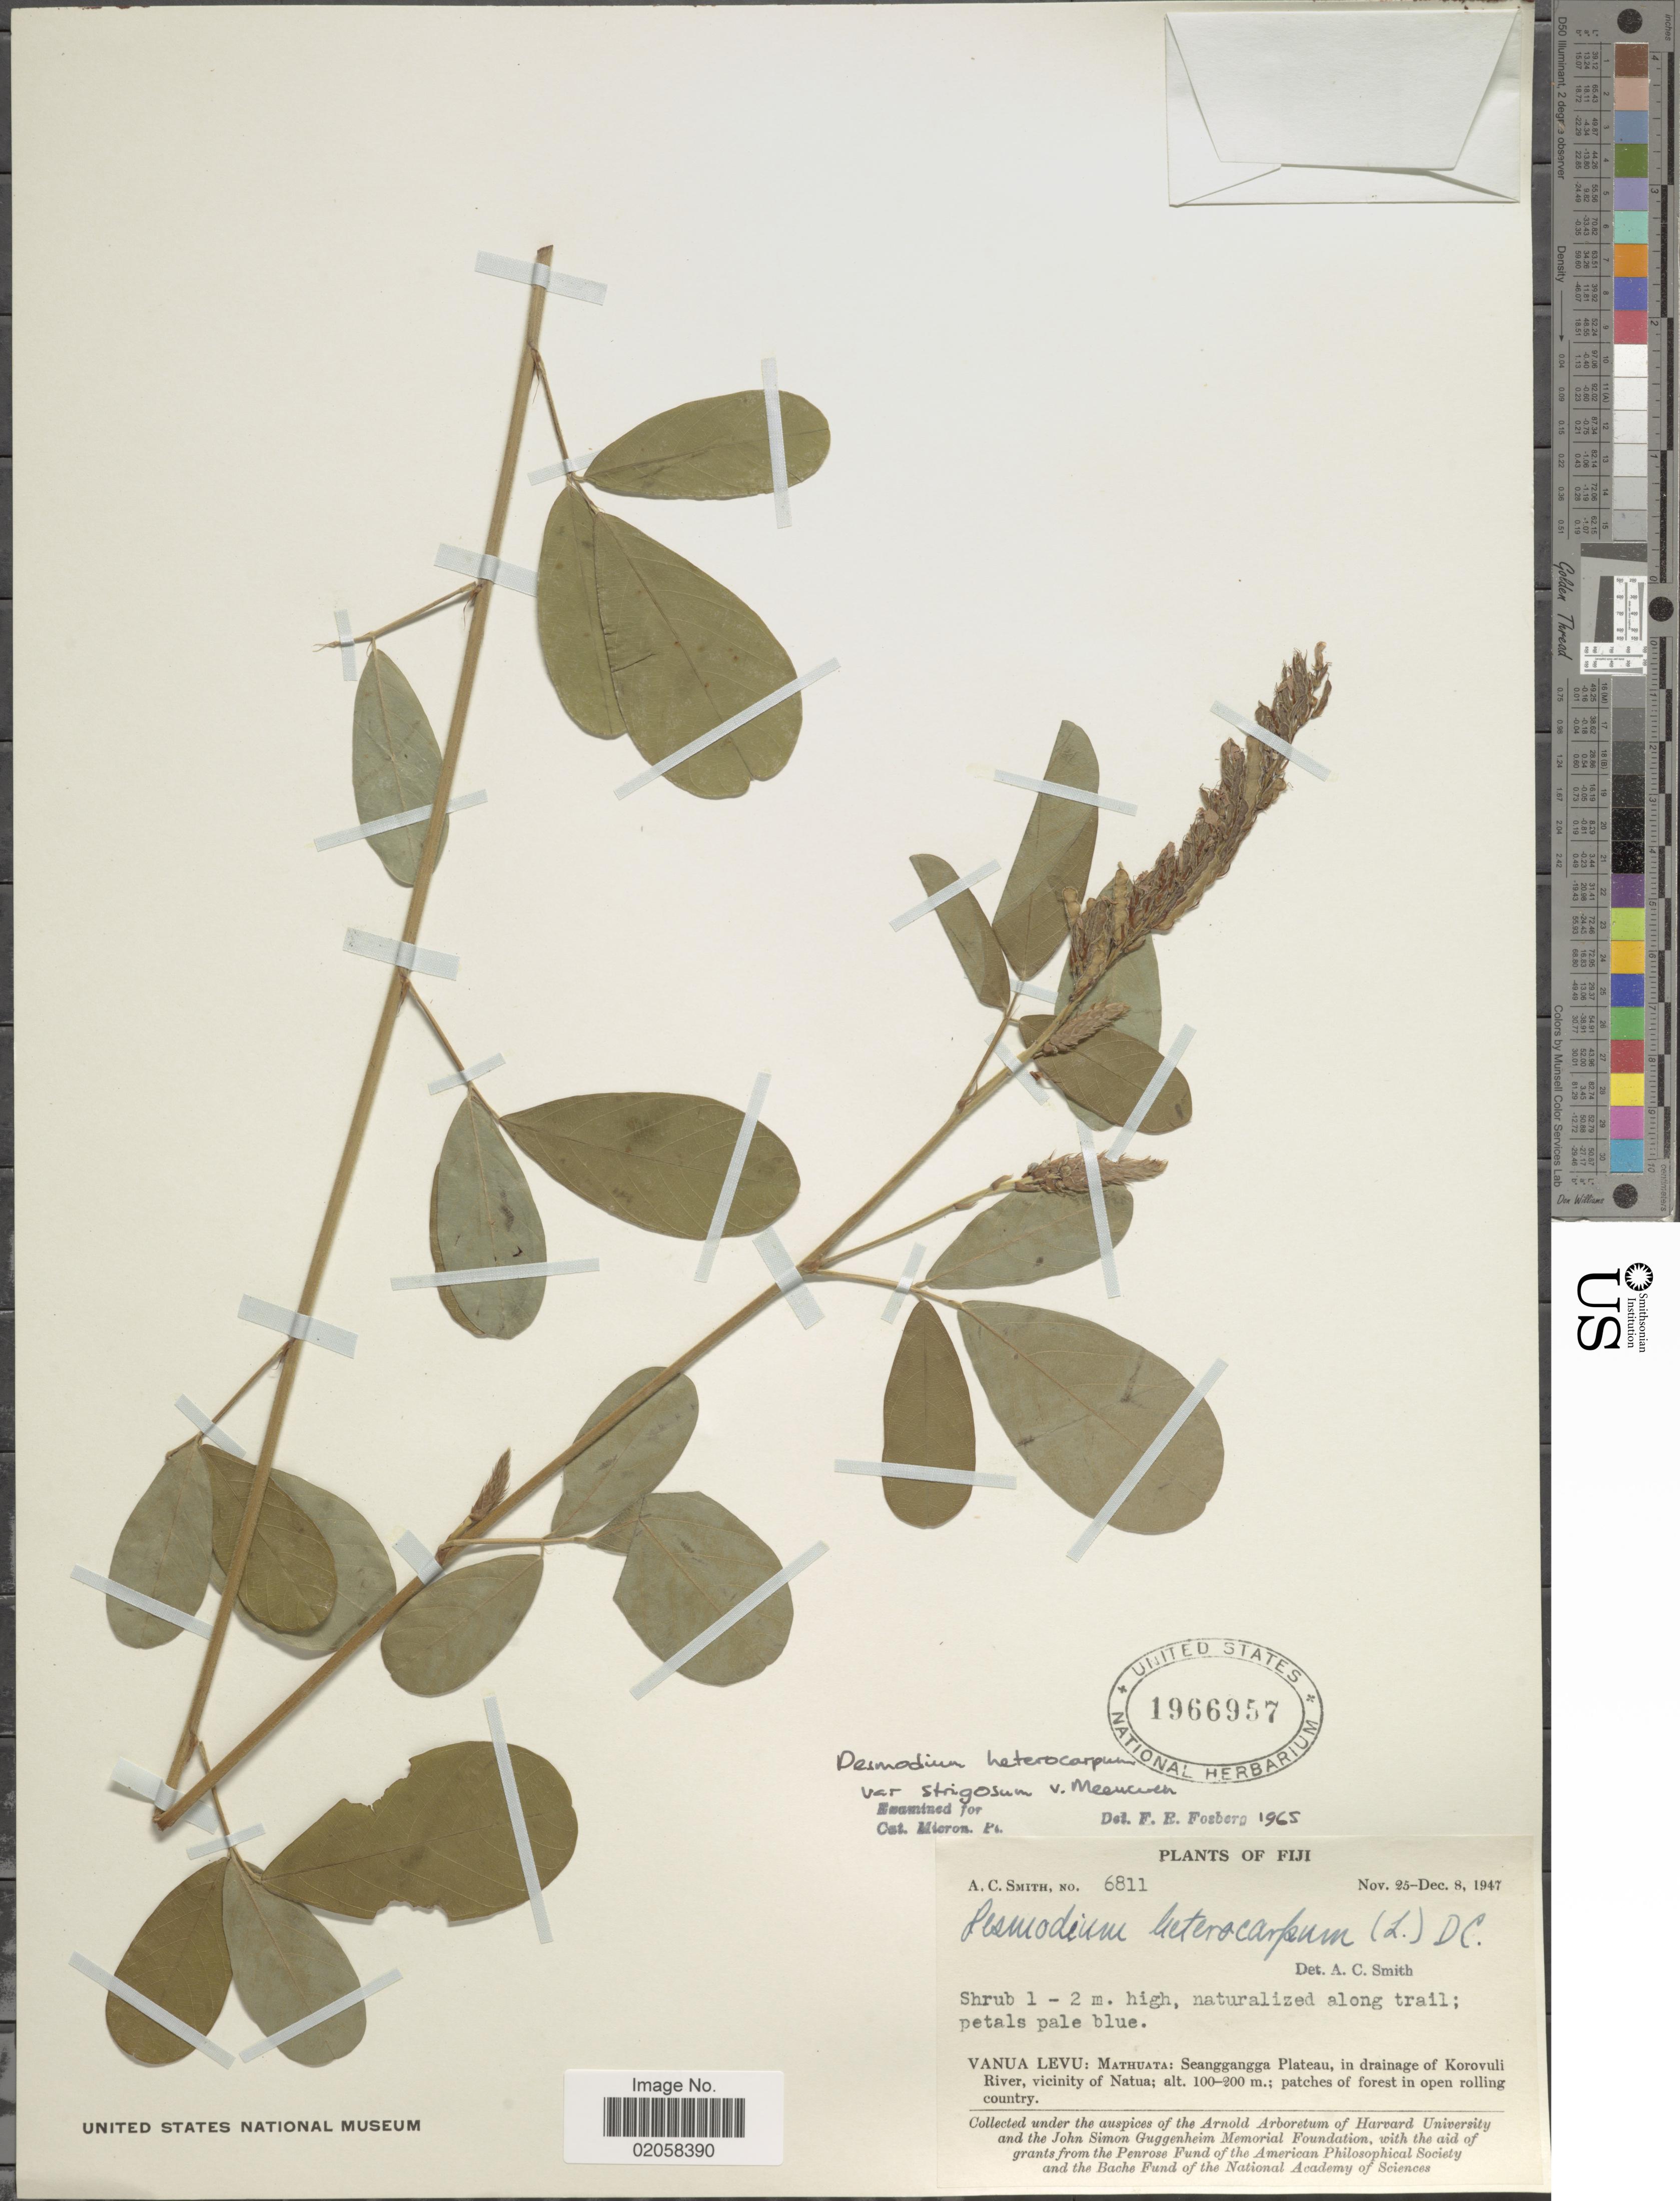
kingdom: Plantae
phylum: Tracheophyta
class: Magnoliopsida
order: Fabales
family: Fabaceae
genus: Grona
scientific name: Grona heterocarpos var. strigosa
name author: (Meeuwen) H. Ohashi & K. Ohashi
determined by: Strong, Mark T., (BOT), Smithsonian Institution - National Museum of Natural History (UNITED STATES)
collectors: A. C. Smith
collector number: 6811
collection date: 1947-11-25/1947-12-08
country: Fiji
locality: Vanua Levu: Mathuata: Seanggangga Plateau, in drainage of Korovuli River, vicinity of Natua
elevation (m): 100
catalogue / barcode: US 1966957